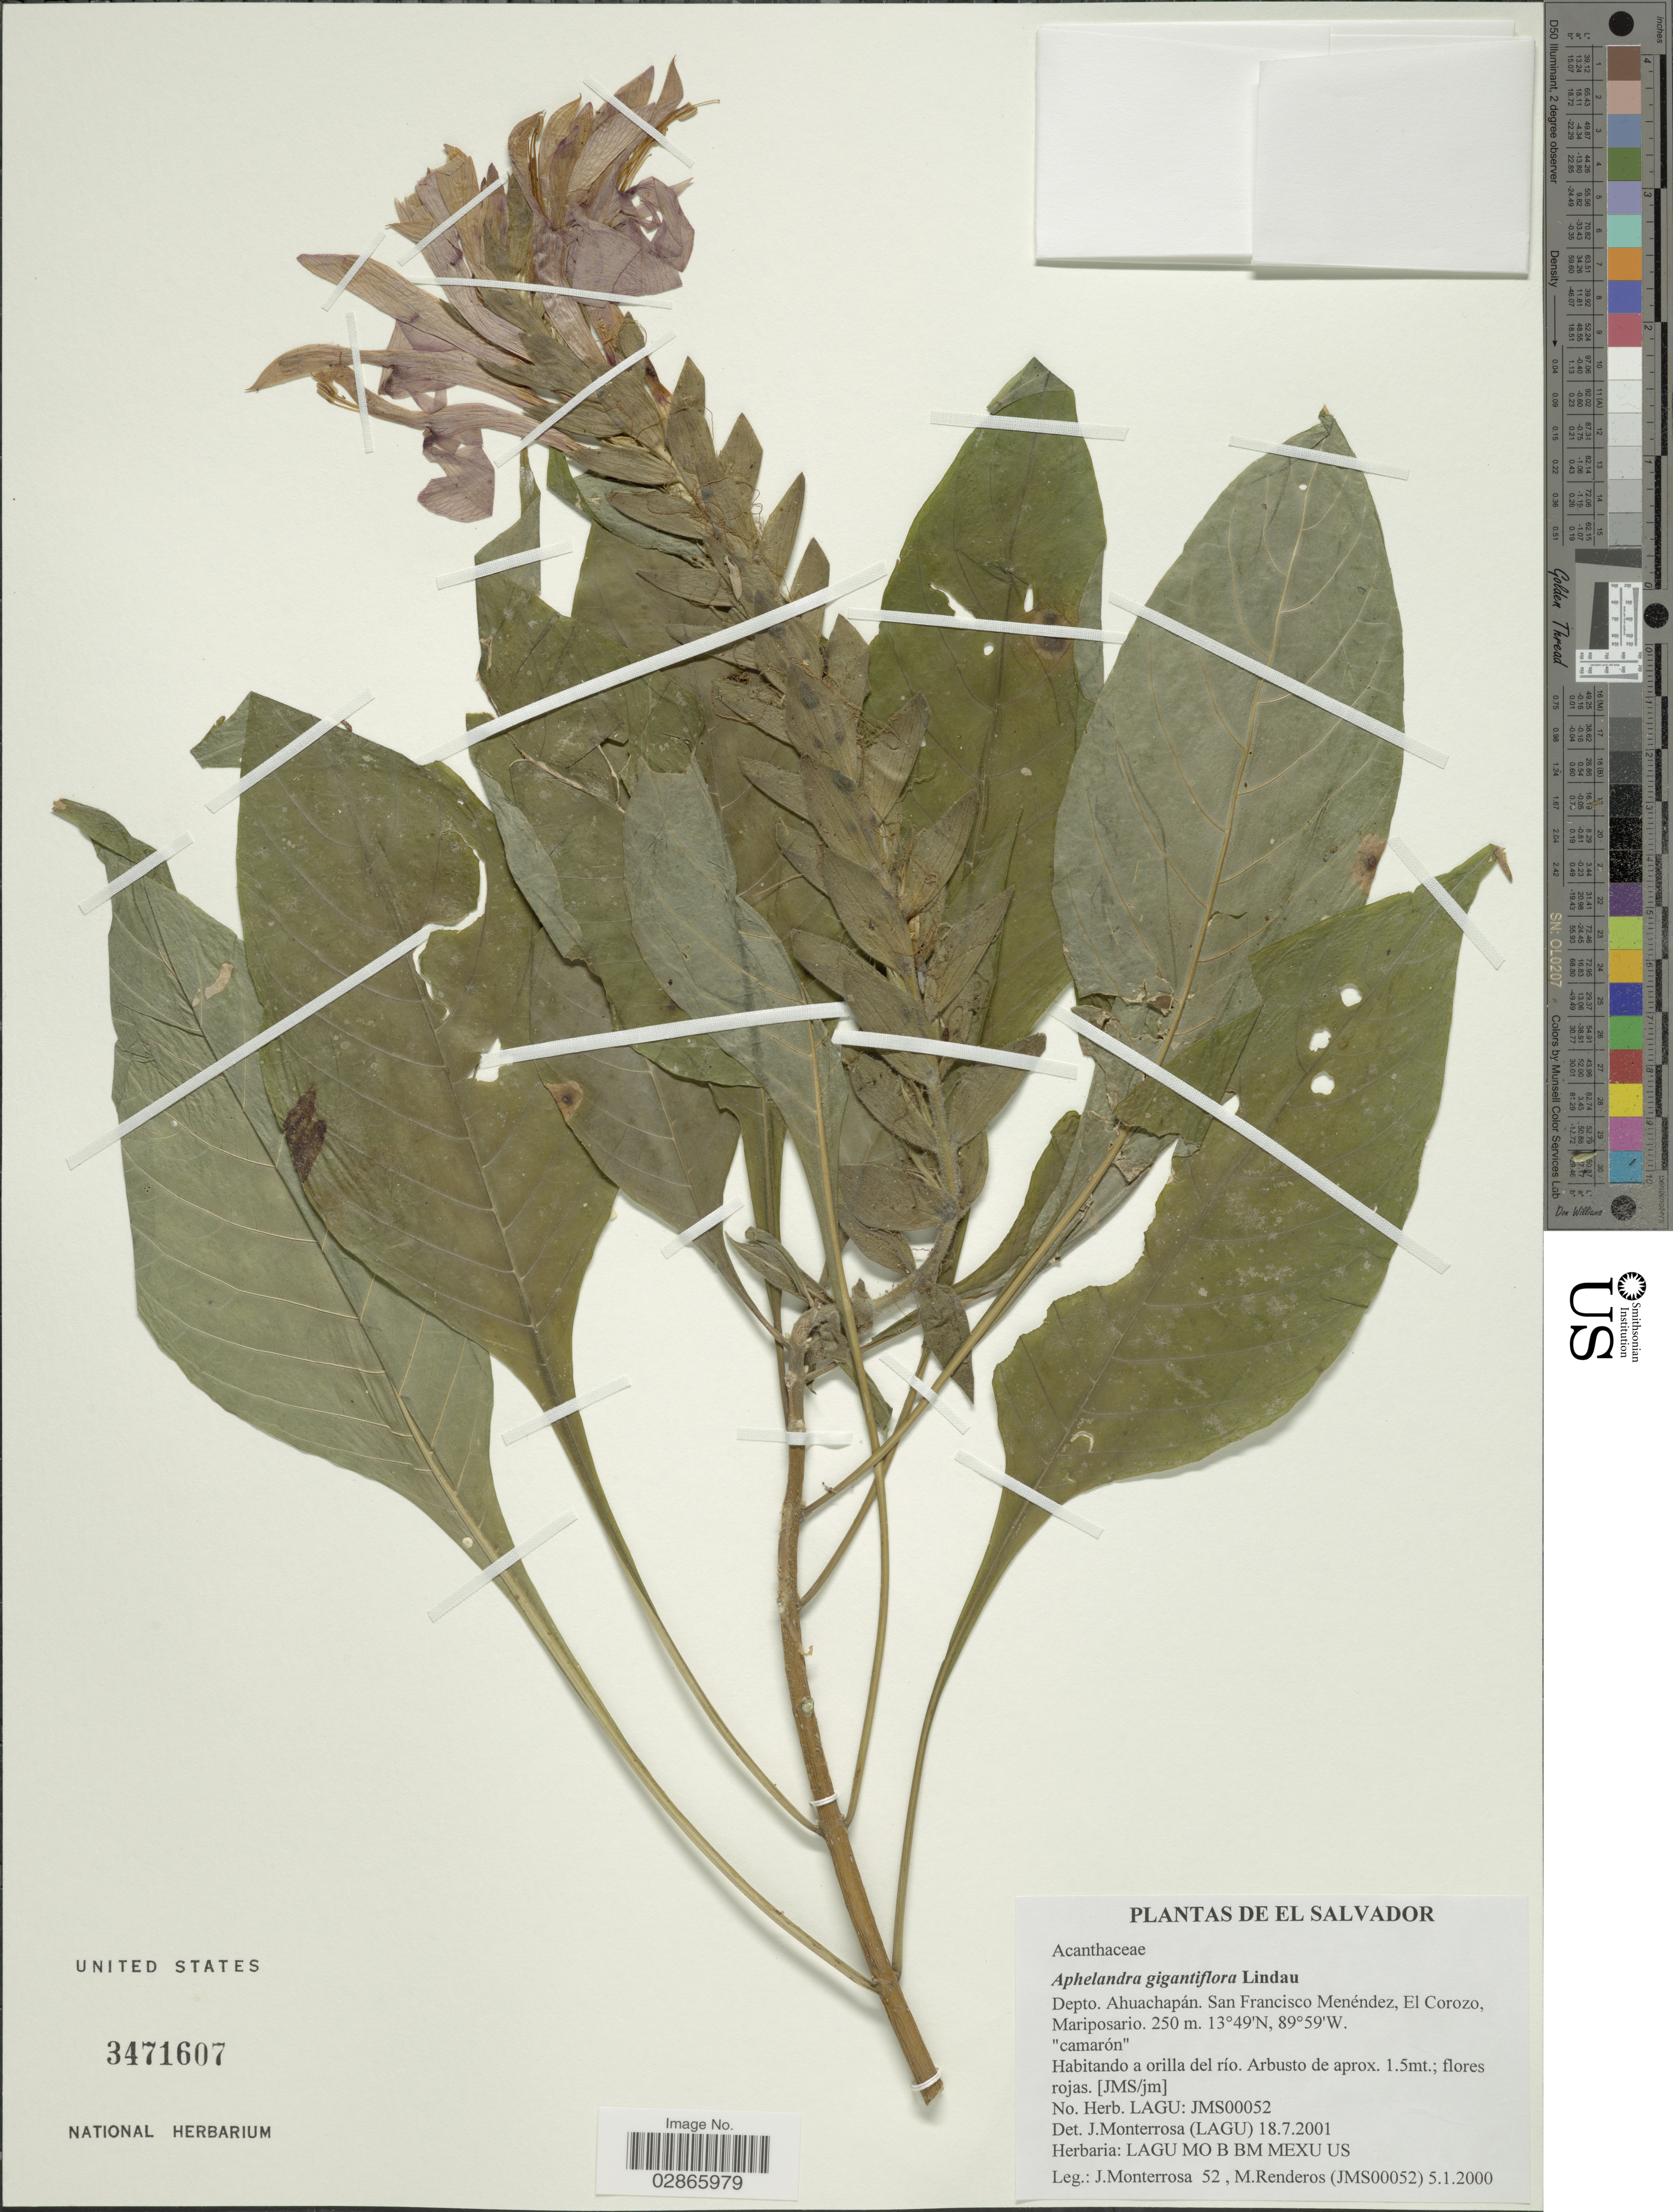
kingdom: Plantae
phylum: Tracheophyta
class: Magnoliopsida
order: Lamiales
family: Acanthaceae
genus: Aphelandra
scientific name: Aphelandra gigantiflora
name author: Lindau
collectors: J. Monterrosa & M. Renderos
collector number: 52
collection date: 2000-01-05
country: El Salvador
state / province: Ahuachapan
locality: Depto. Ahuachapán. San Francisco Menéndez, El Corozo, Mariposario.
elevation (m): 250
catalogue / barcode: US 3471607